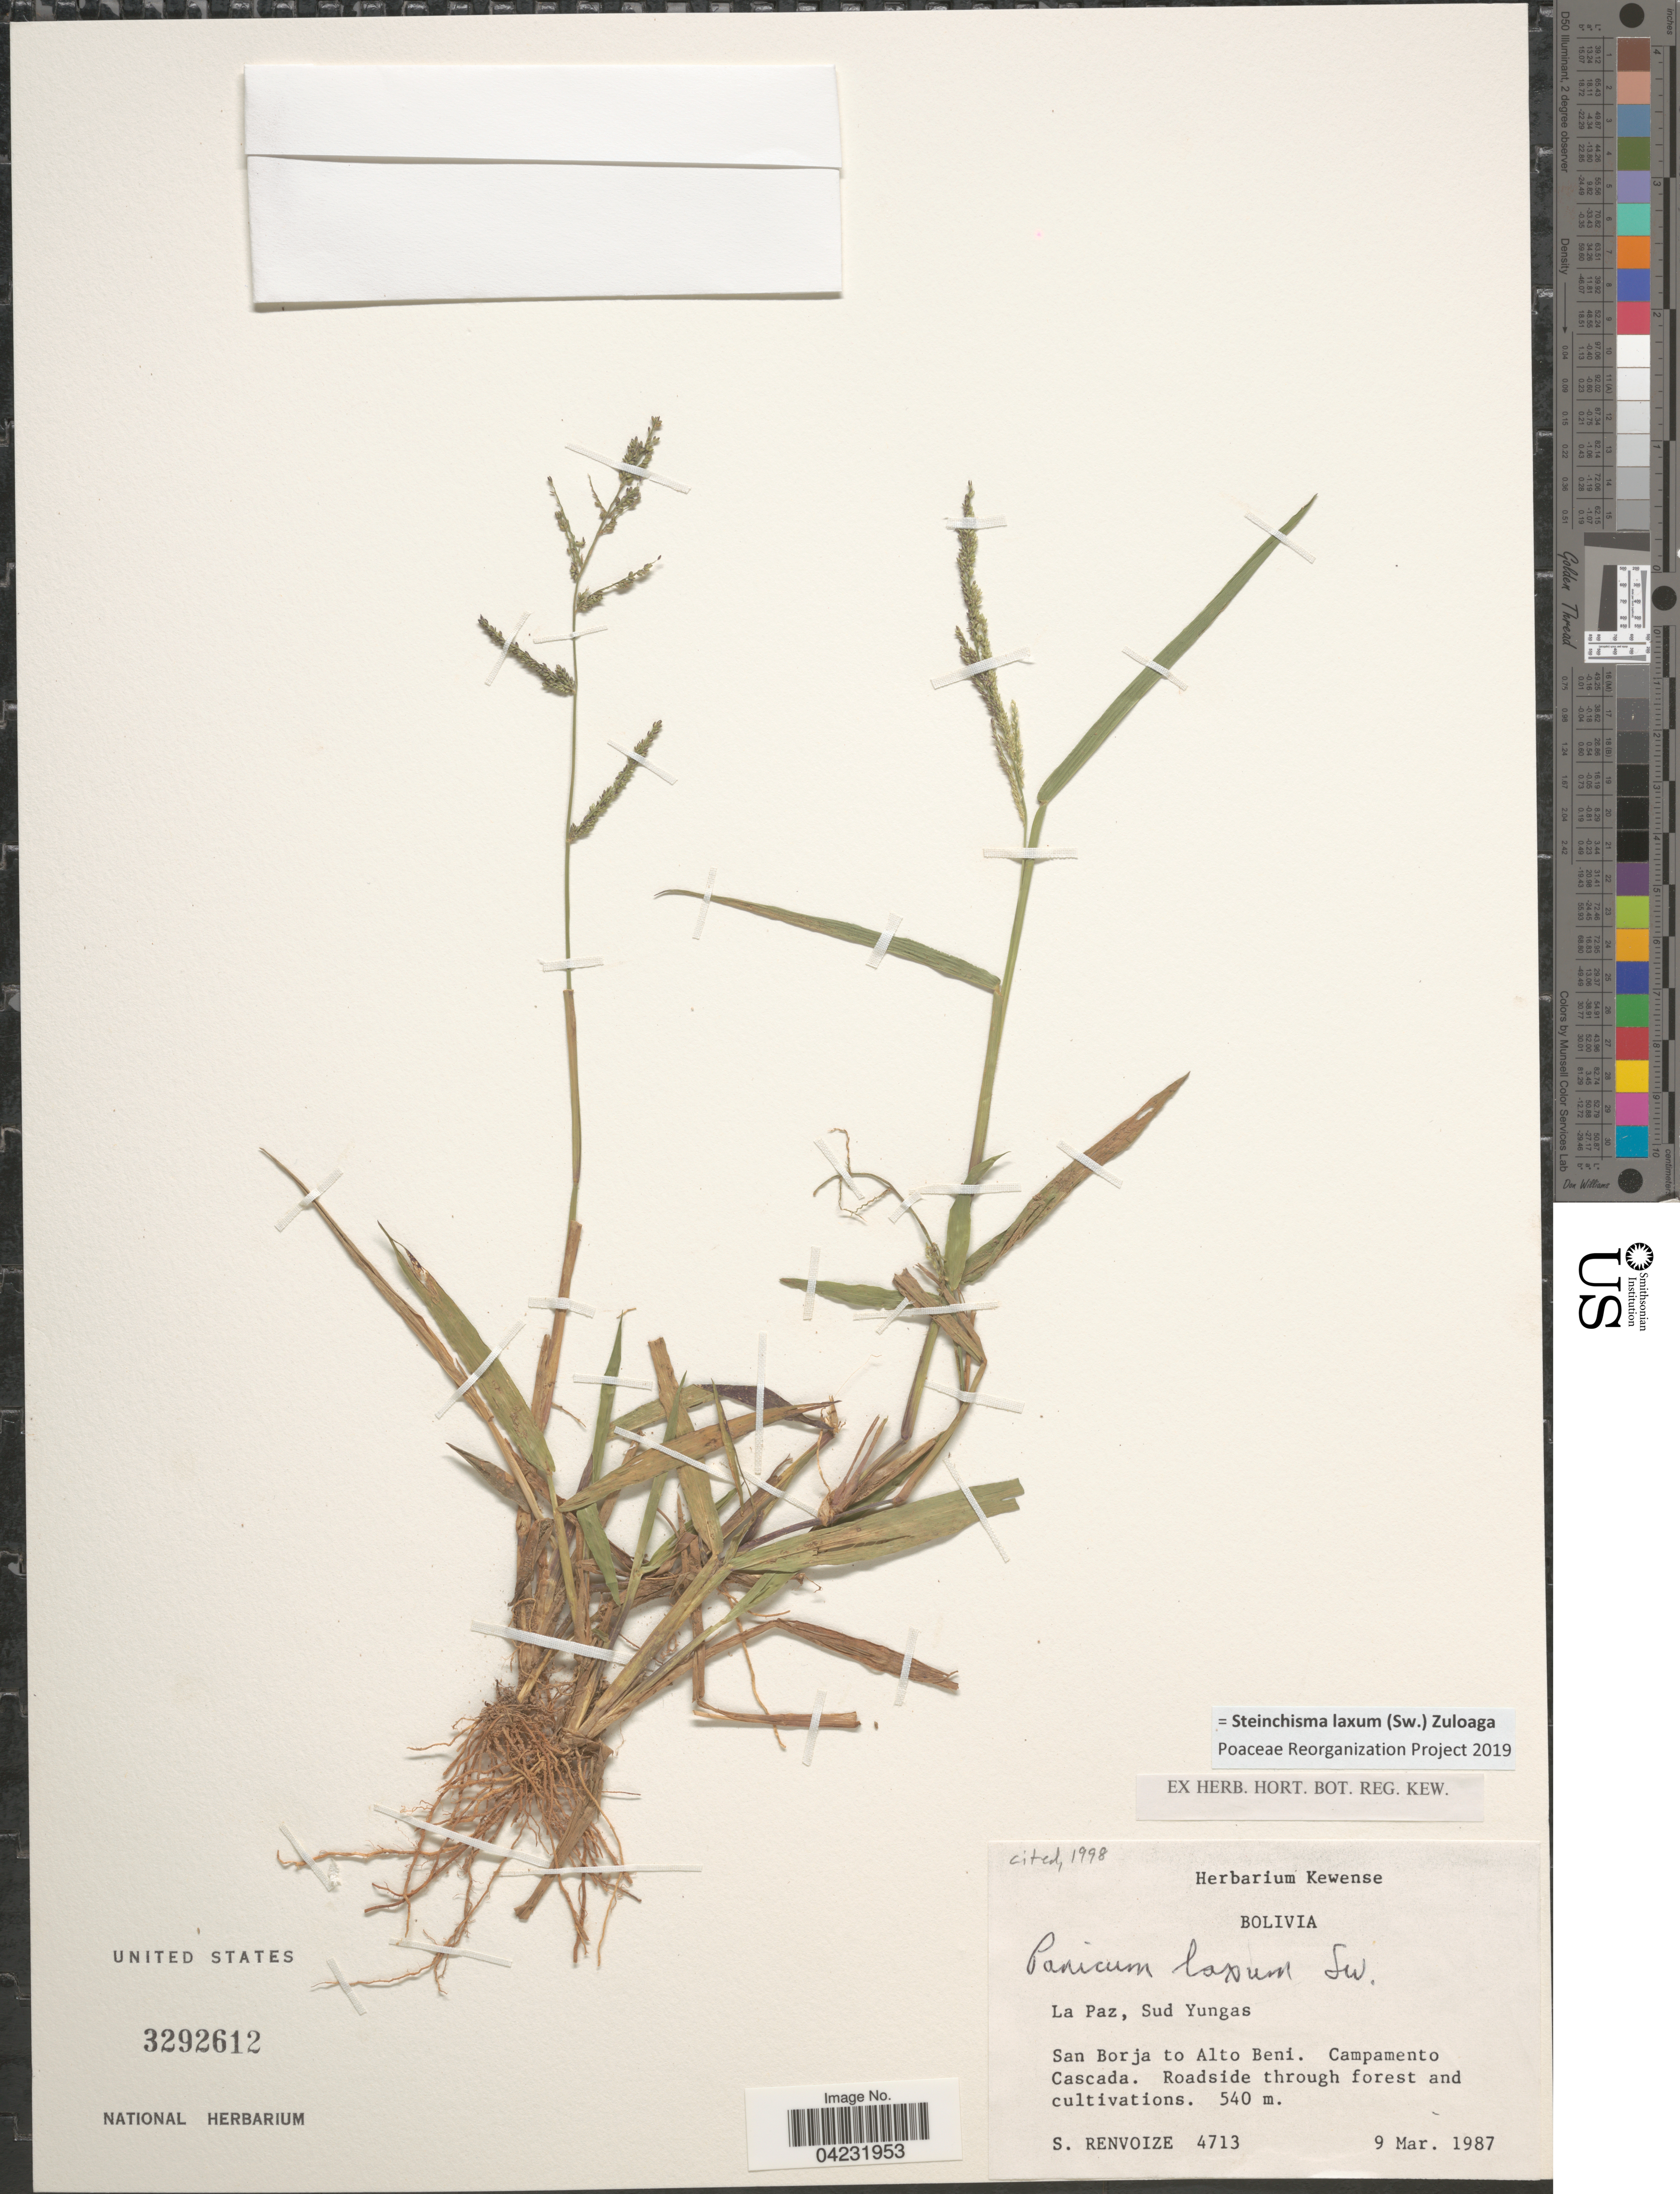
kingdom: Plantae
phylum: Tracheophyta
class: Liliopsida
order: Poales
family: Poaceae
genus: Steinchisma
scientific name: Steinchisma laxum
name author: (Sw.) Zuloaga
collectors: S. A. Renvoize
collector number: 4713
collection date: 1987-03-09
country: Bolivia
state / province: La Paz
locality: Sud Yungas. San Borja to Alto Beni. Campamento Cascada.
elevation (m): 540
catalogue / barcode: US 3292612